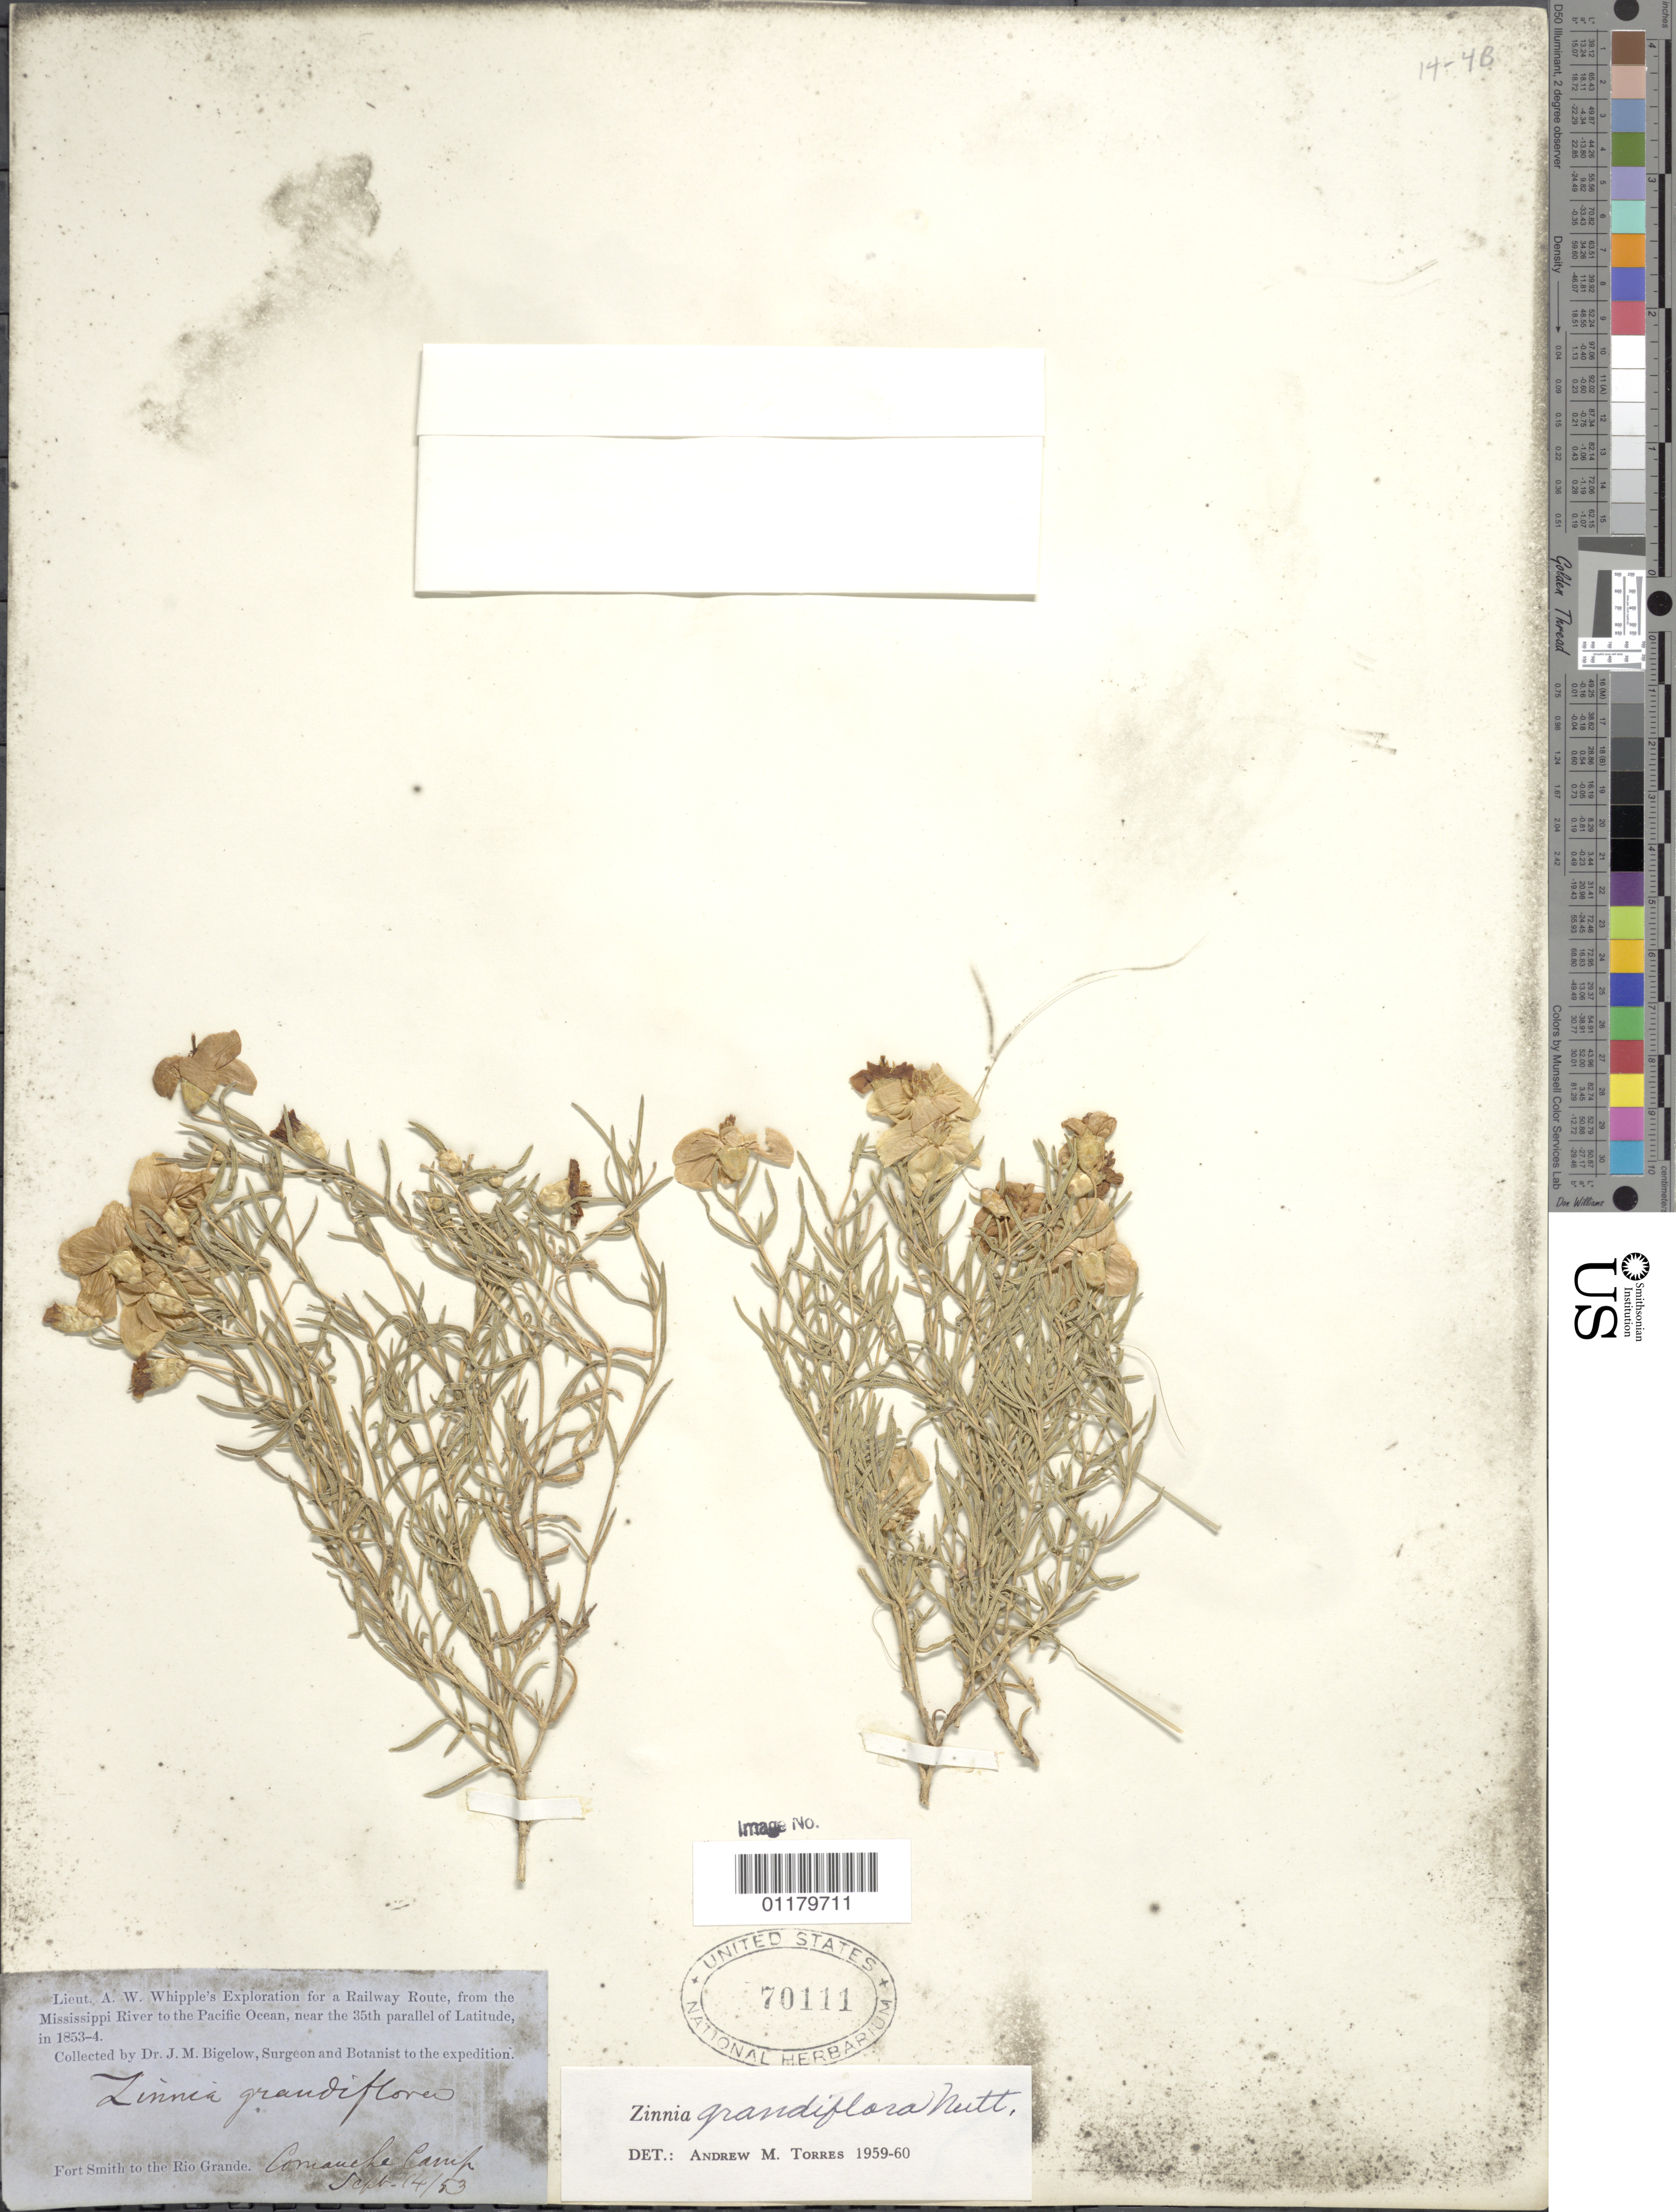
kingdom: Plantae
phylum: Tracheophyta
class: Magnoliopsida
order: Asterales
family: Asteraceae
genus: Zinnia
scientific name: Zinnia grandiflora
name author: Nutt.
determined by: Torres, A. M.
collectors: J. M. Bigelow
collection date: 1853-09-14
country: United States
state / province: Texas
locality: Fort Smith to Rio Grande, Comanche Camp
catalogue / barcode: US 70111